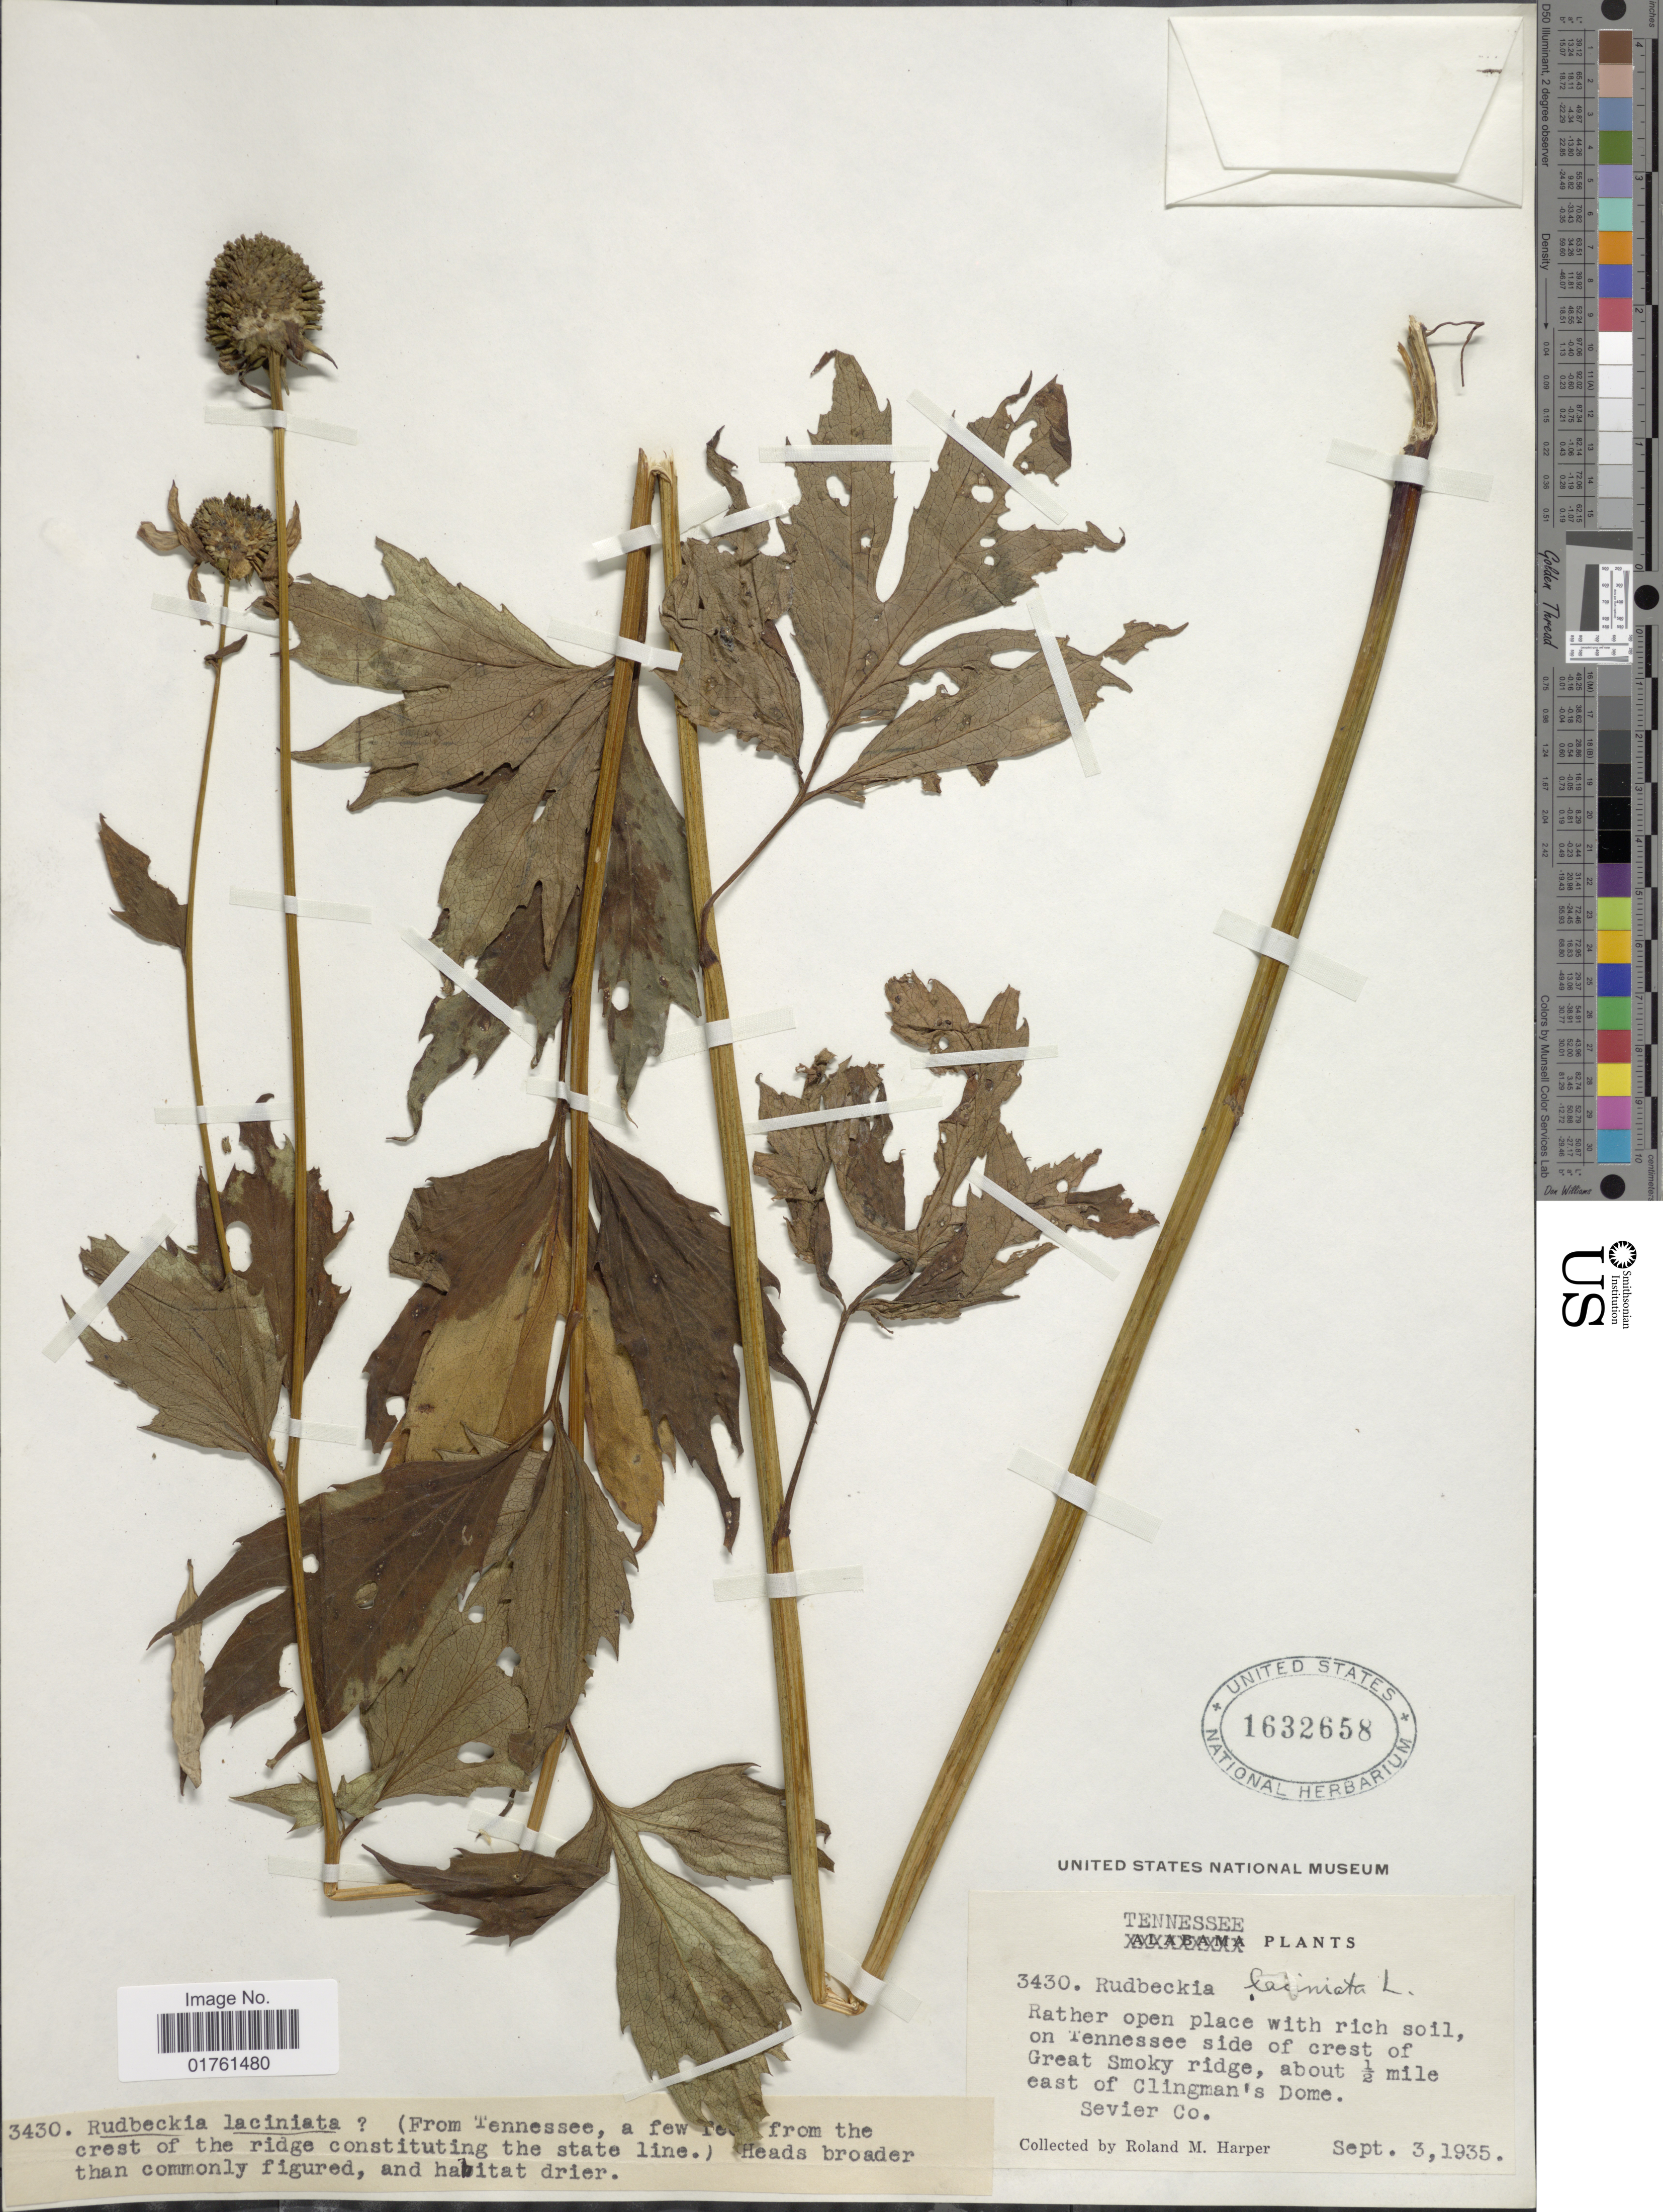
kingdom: Plantae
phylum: Tracheophyta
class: Magnoliopsida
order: Asterales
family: Asteraceae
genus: Rudbeckia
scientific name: Rudbeckia laciniata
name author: L.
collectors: R. M. Harper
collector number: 3430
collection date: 1935-09-03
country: United States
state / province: Tennessee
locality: On Tennessee side of crest of Great Smoky ridge, about ½ mile east of Clingman's Dome. Sevier Co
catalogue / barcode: US 1632658